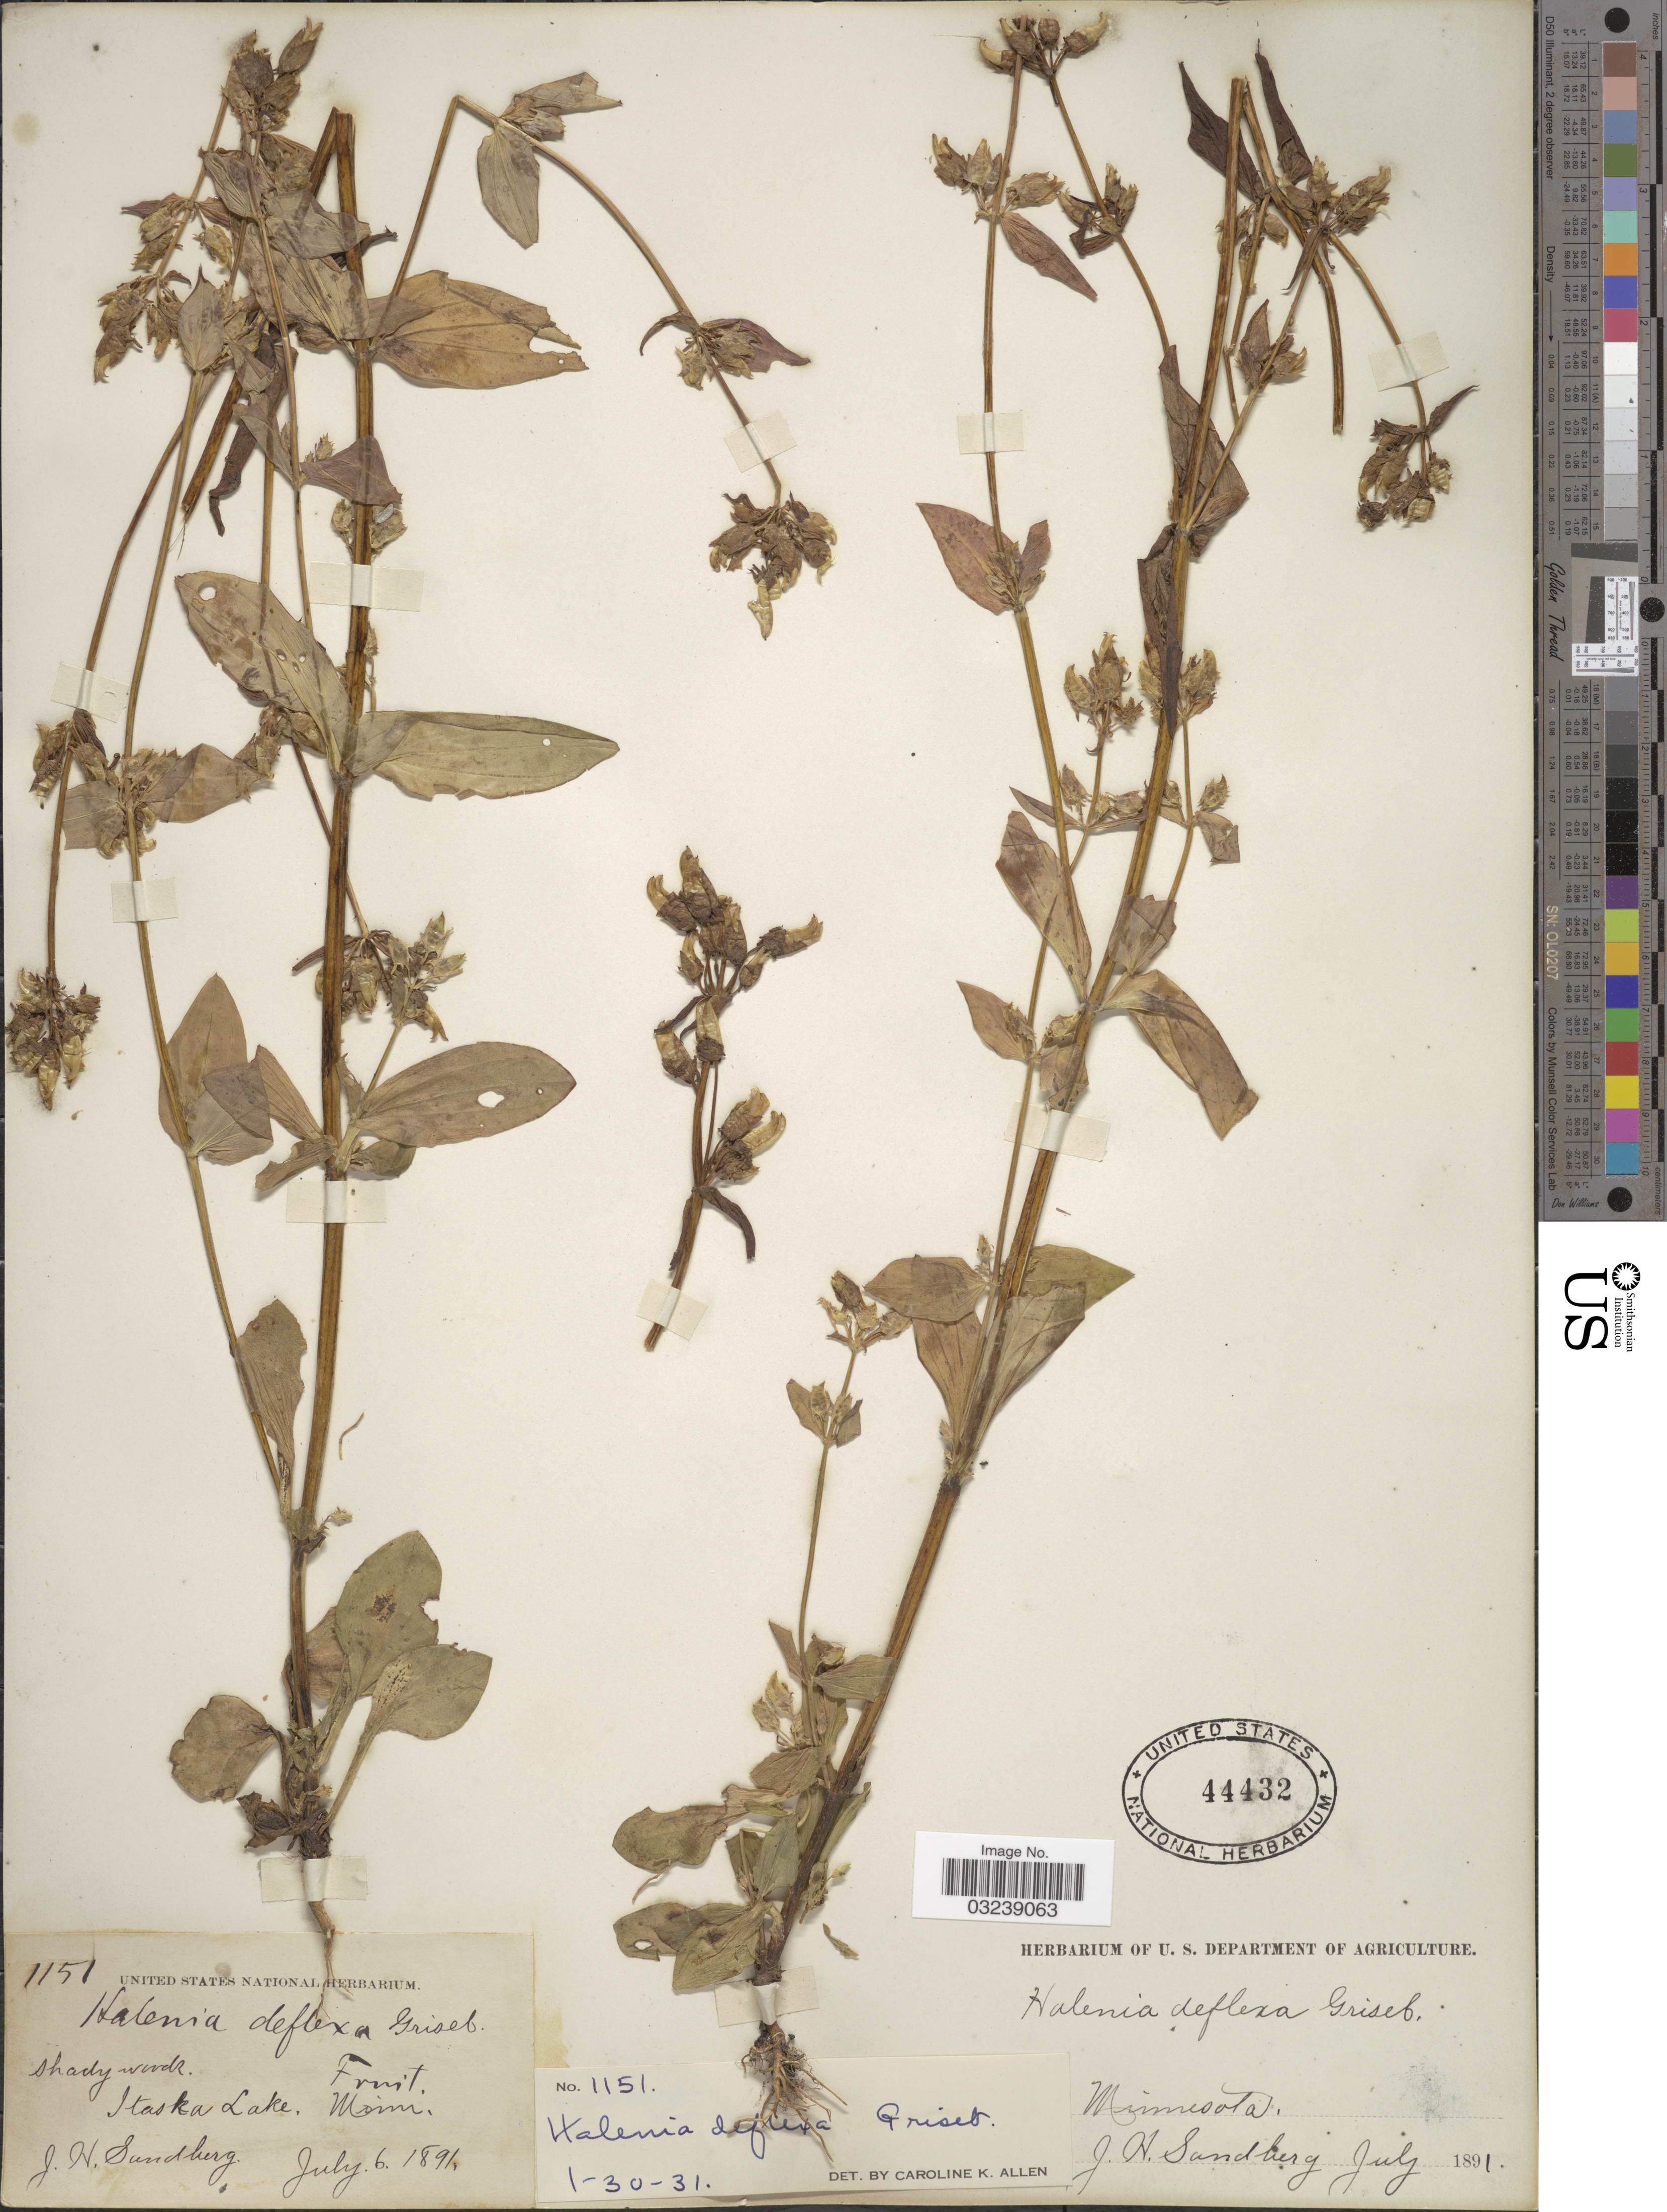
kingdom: Plantae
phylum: Tracheophyta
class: Magnoliopsida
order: Gentianales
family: Gentianaceae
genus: Halenia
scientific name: Halenia deflexa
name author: (Sm.) Griseb.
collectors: J. H. Sandberg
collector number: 1151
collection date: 1891-07-06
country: United States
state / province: Minnesota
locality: Itaska Lake. Minn.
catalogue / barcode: US 44432